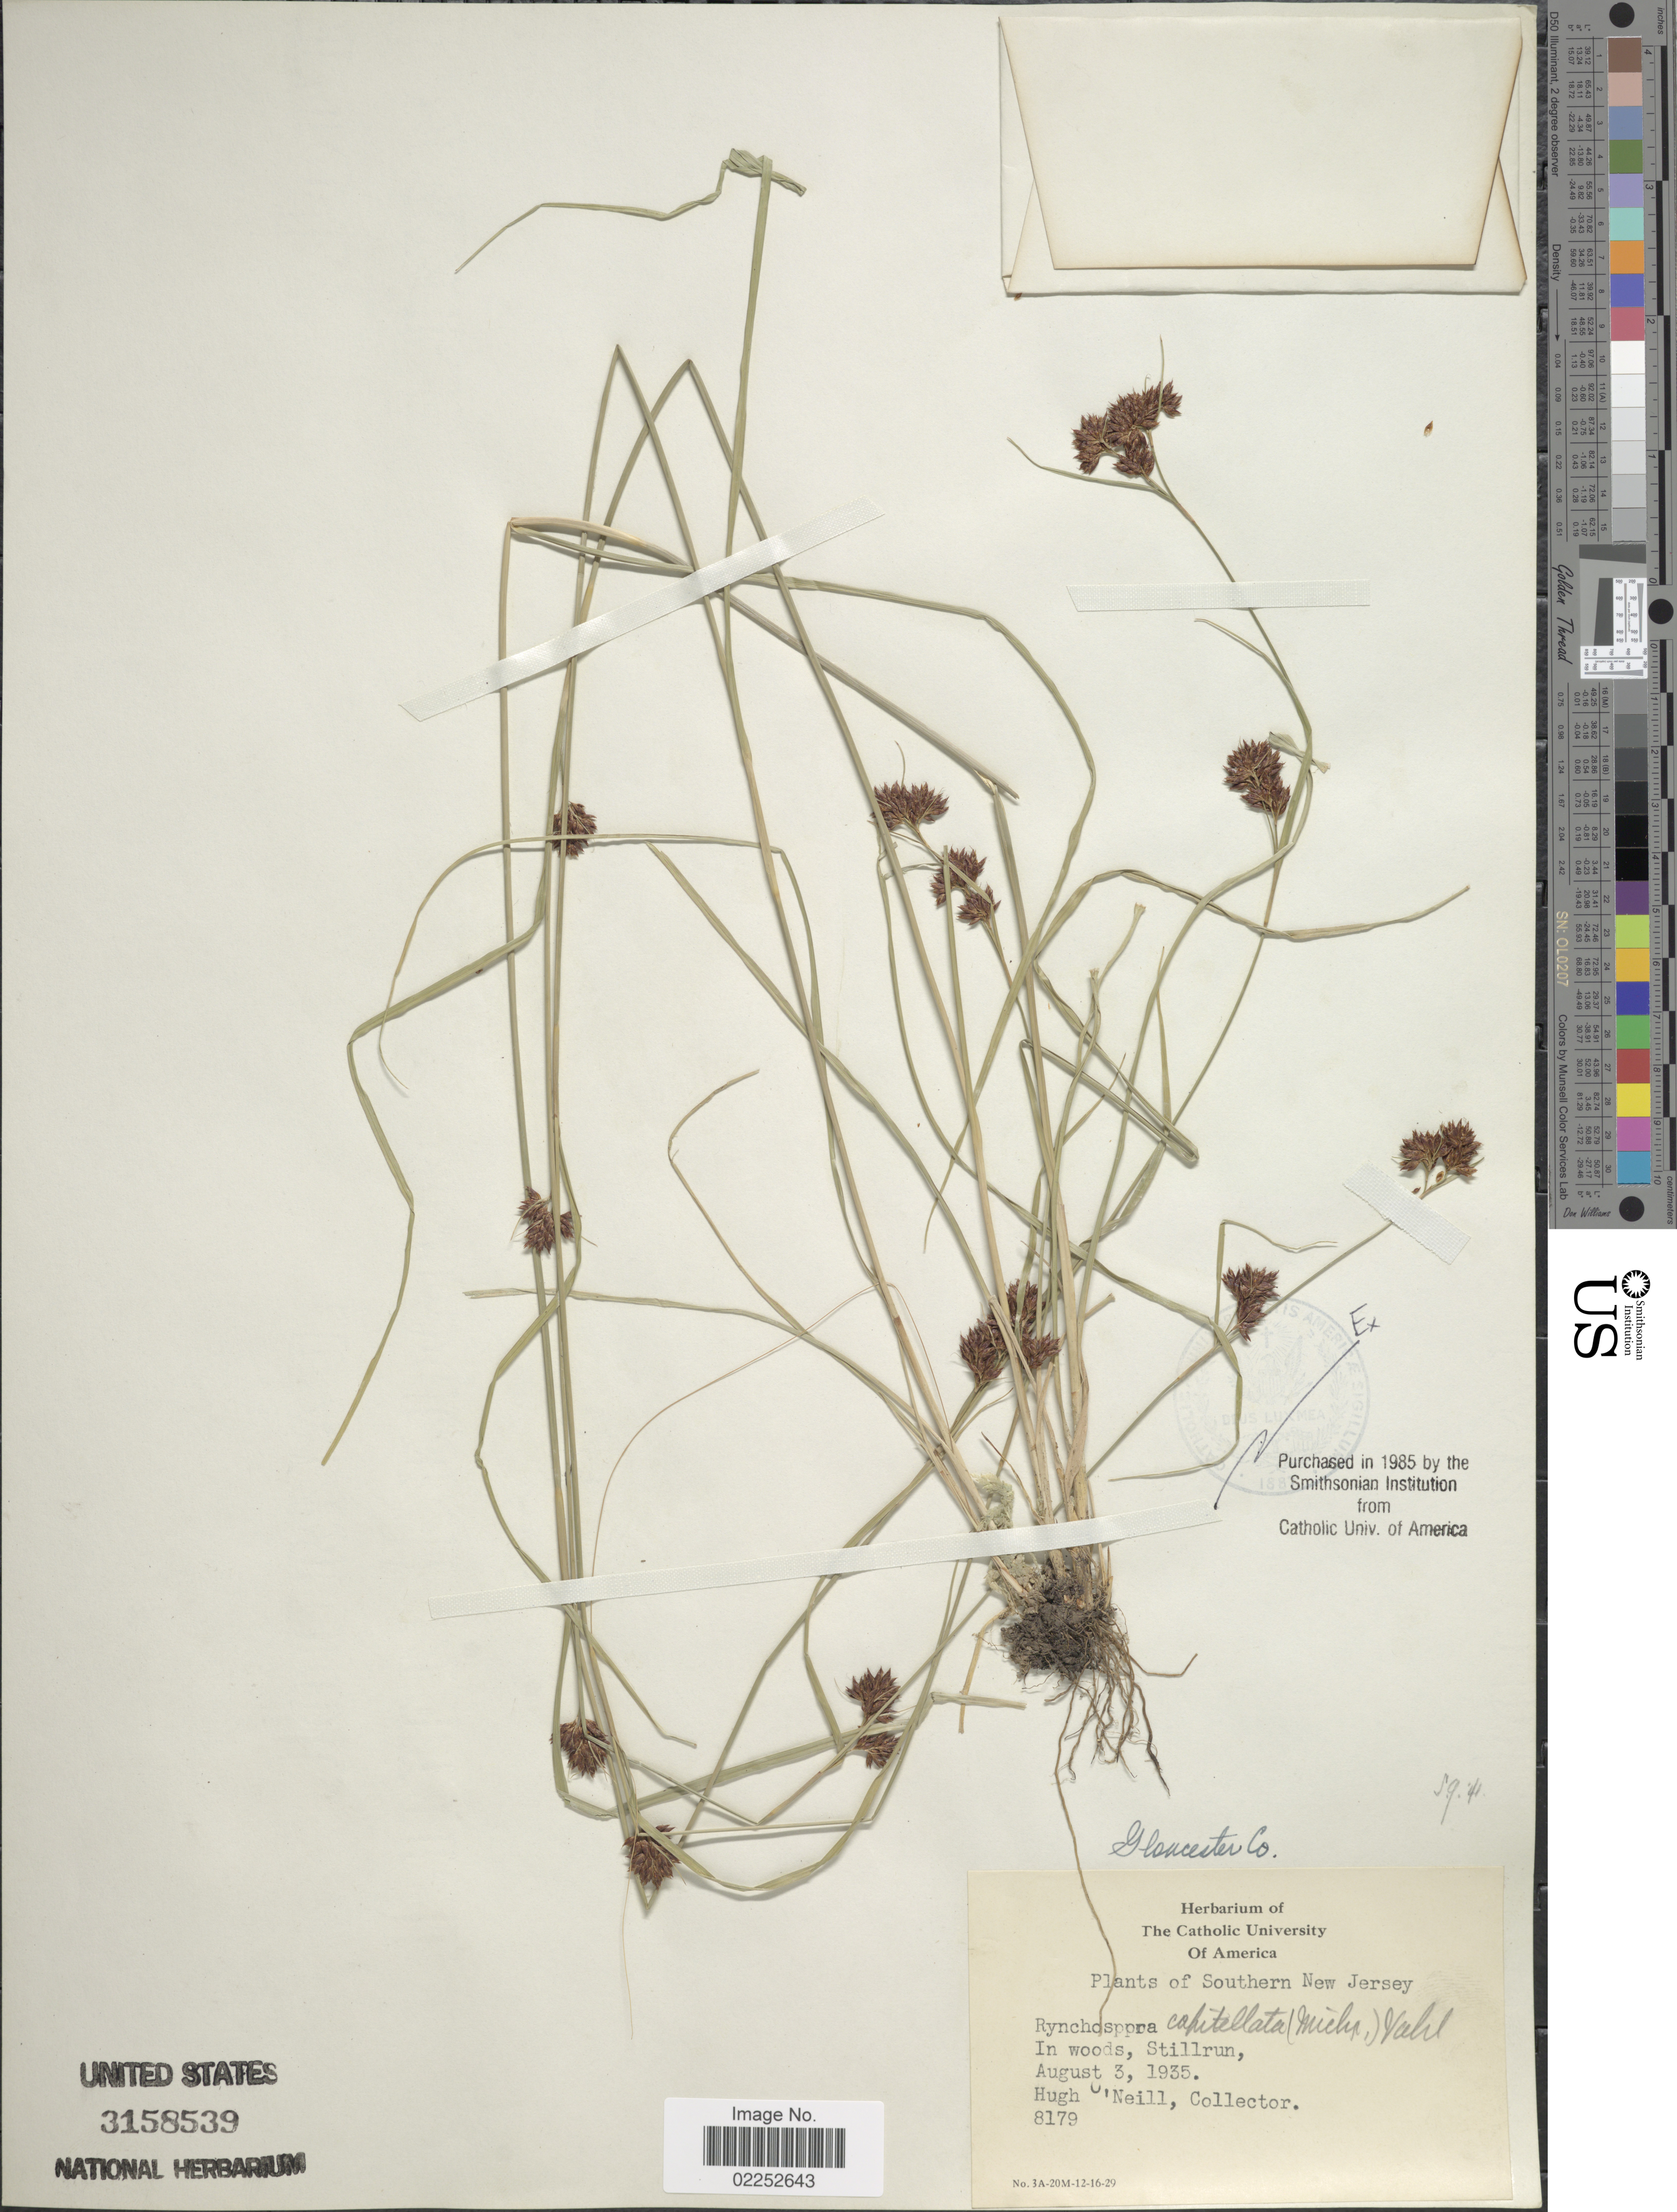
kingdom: Plantae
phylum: Tracheophyta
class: Liliopsida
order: Poales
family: Cyperaceae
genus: Rhynchospora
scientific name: Rhynchospora capitellata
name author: (Michx.) Vahl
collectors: H. O'Neill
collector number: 8179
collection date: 1935-08-03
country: United States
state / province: New Jersey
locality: Southern New Jersey, In fields and woods, Stillrun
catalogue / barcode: US 3158539